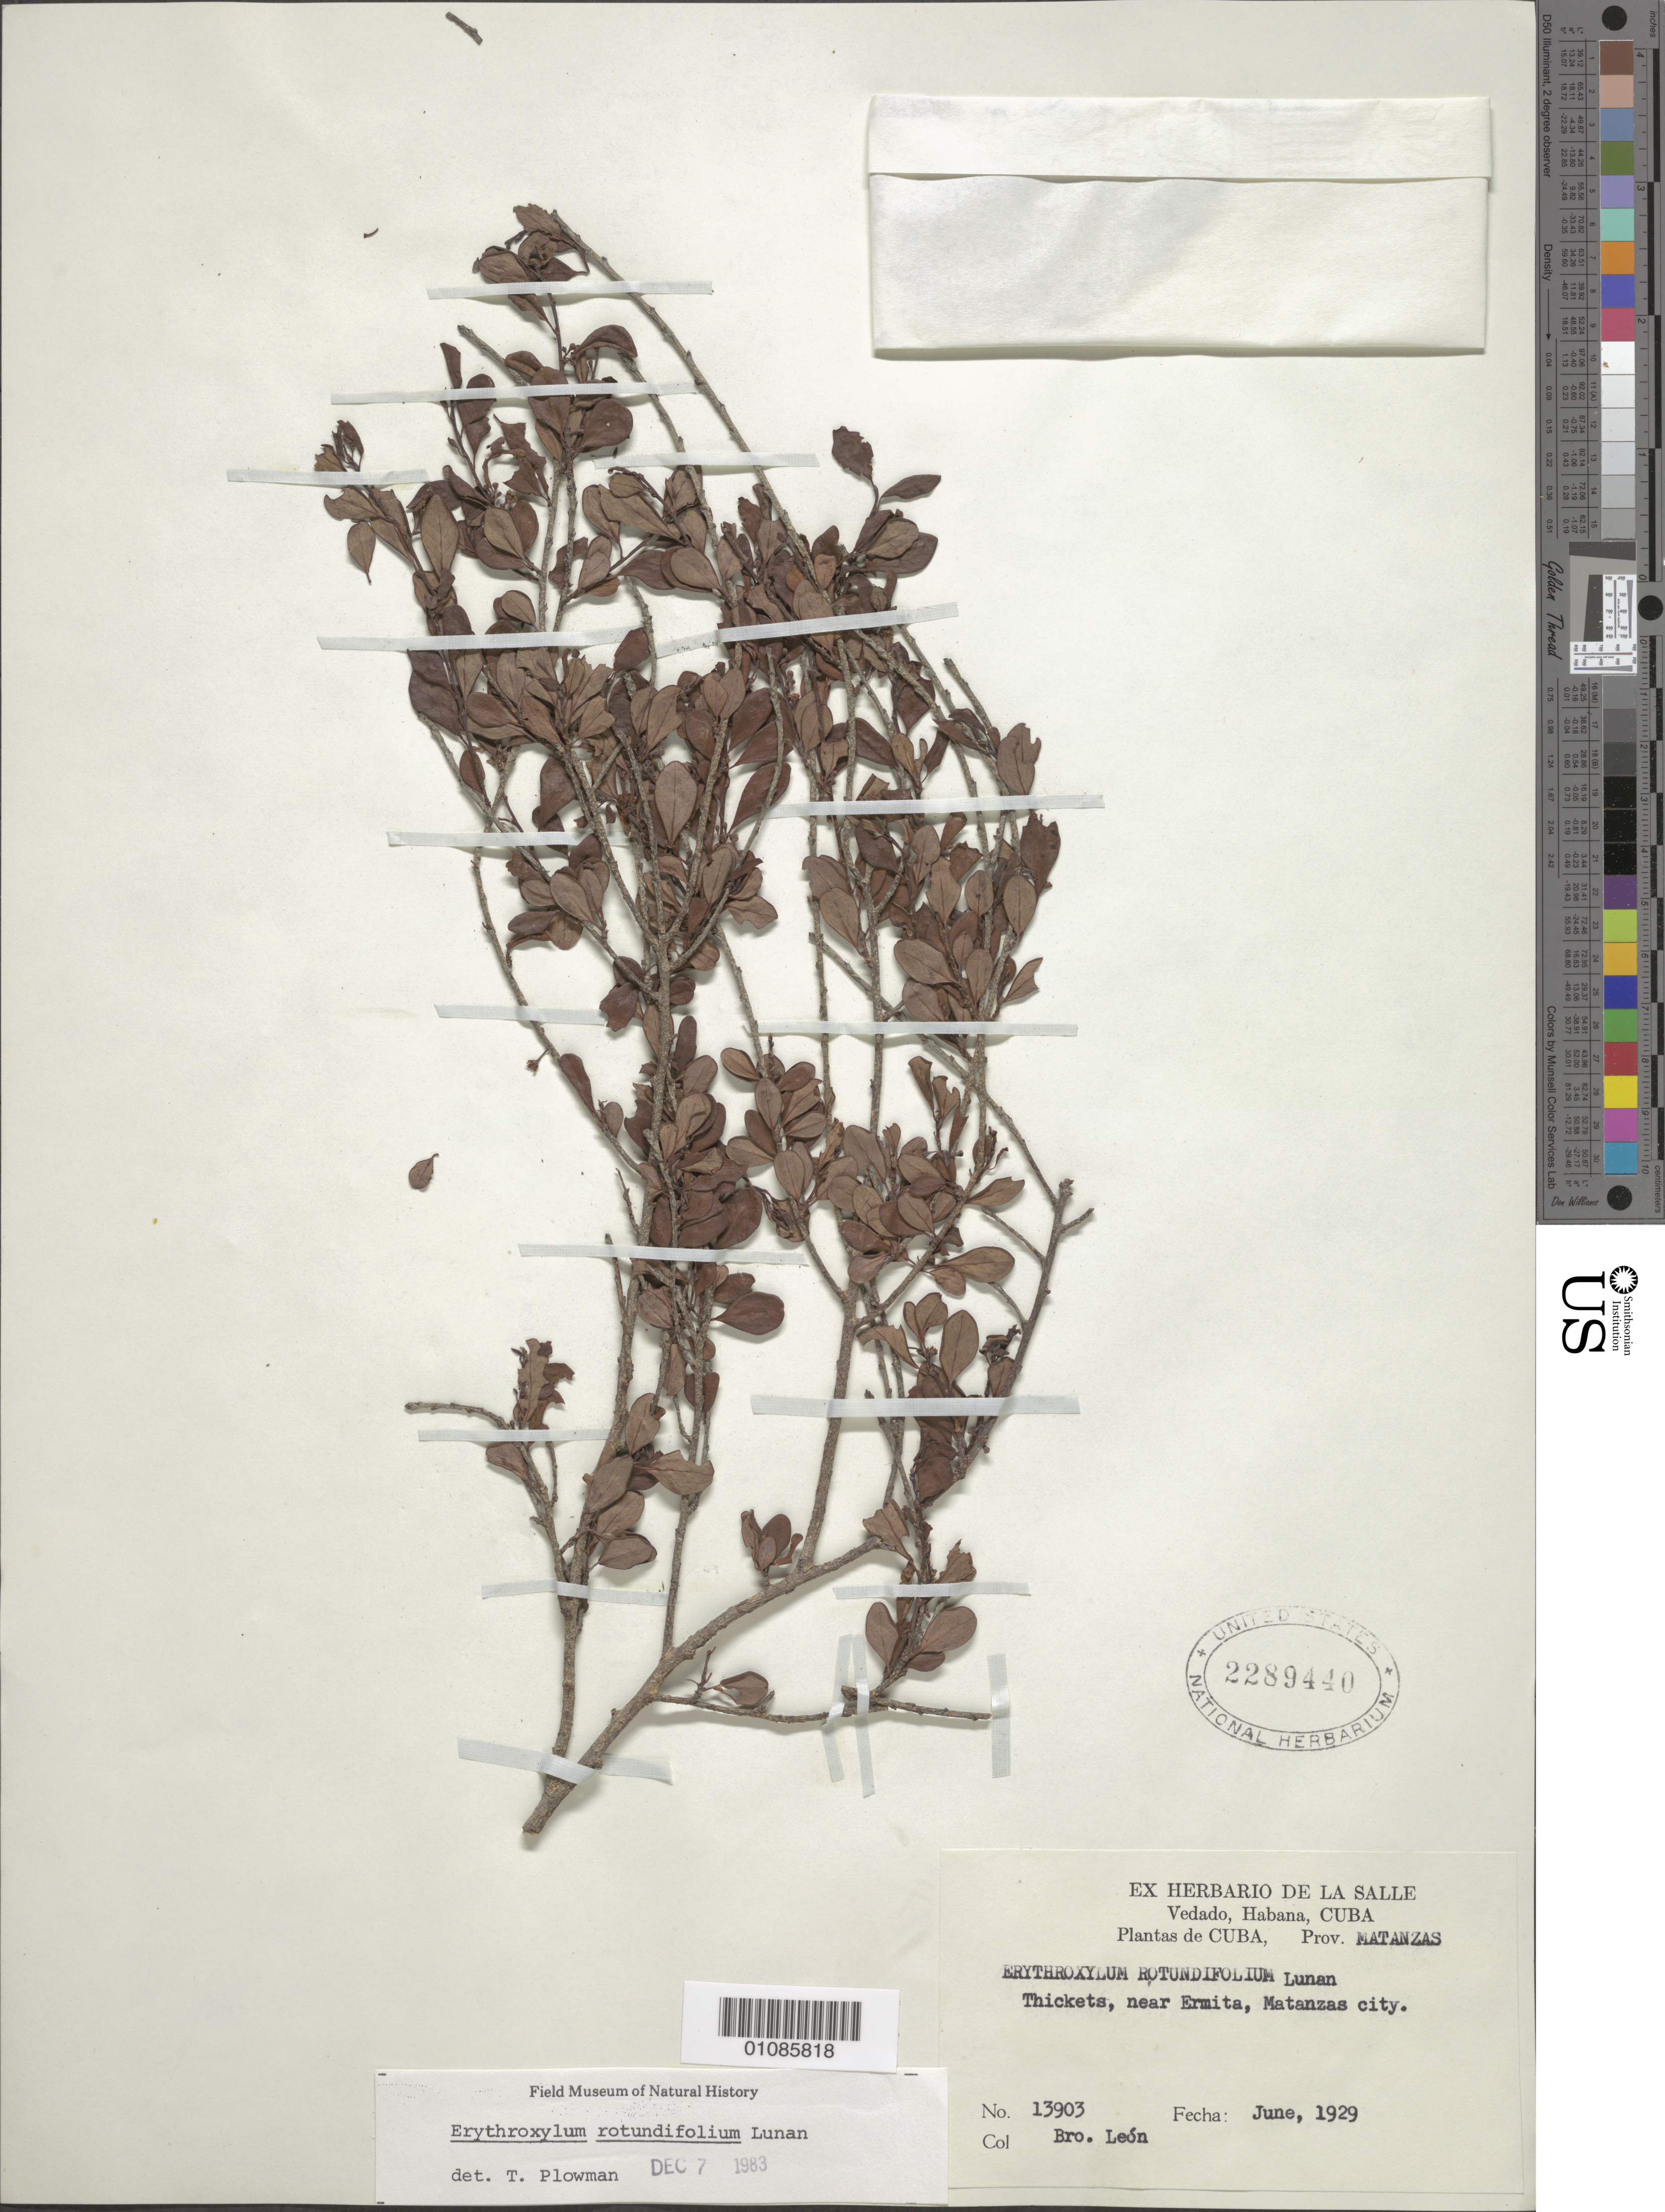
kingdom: Plantae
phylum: Tracheophyta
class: Magnoliopsida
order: Malpighiales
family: Erythroxylaceae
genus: Erythroxylum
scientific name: Erythroxylum rotundifolium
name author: Lunan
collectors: Bro. León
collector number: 13903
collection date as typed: Jun 1929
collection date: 1929-06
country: Cuba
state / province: Matanzas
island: Cuba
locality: Thickets, near Ermita, Matanzas city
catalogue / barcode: US 2289440